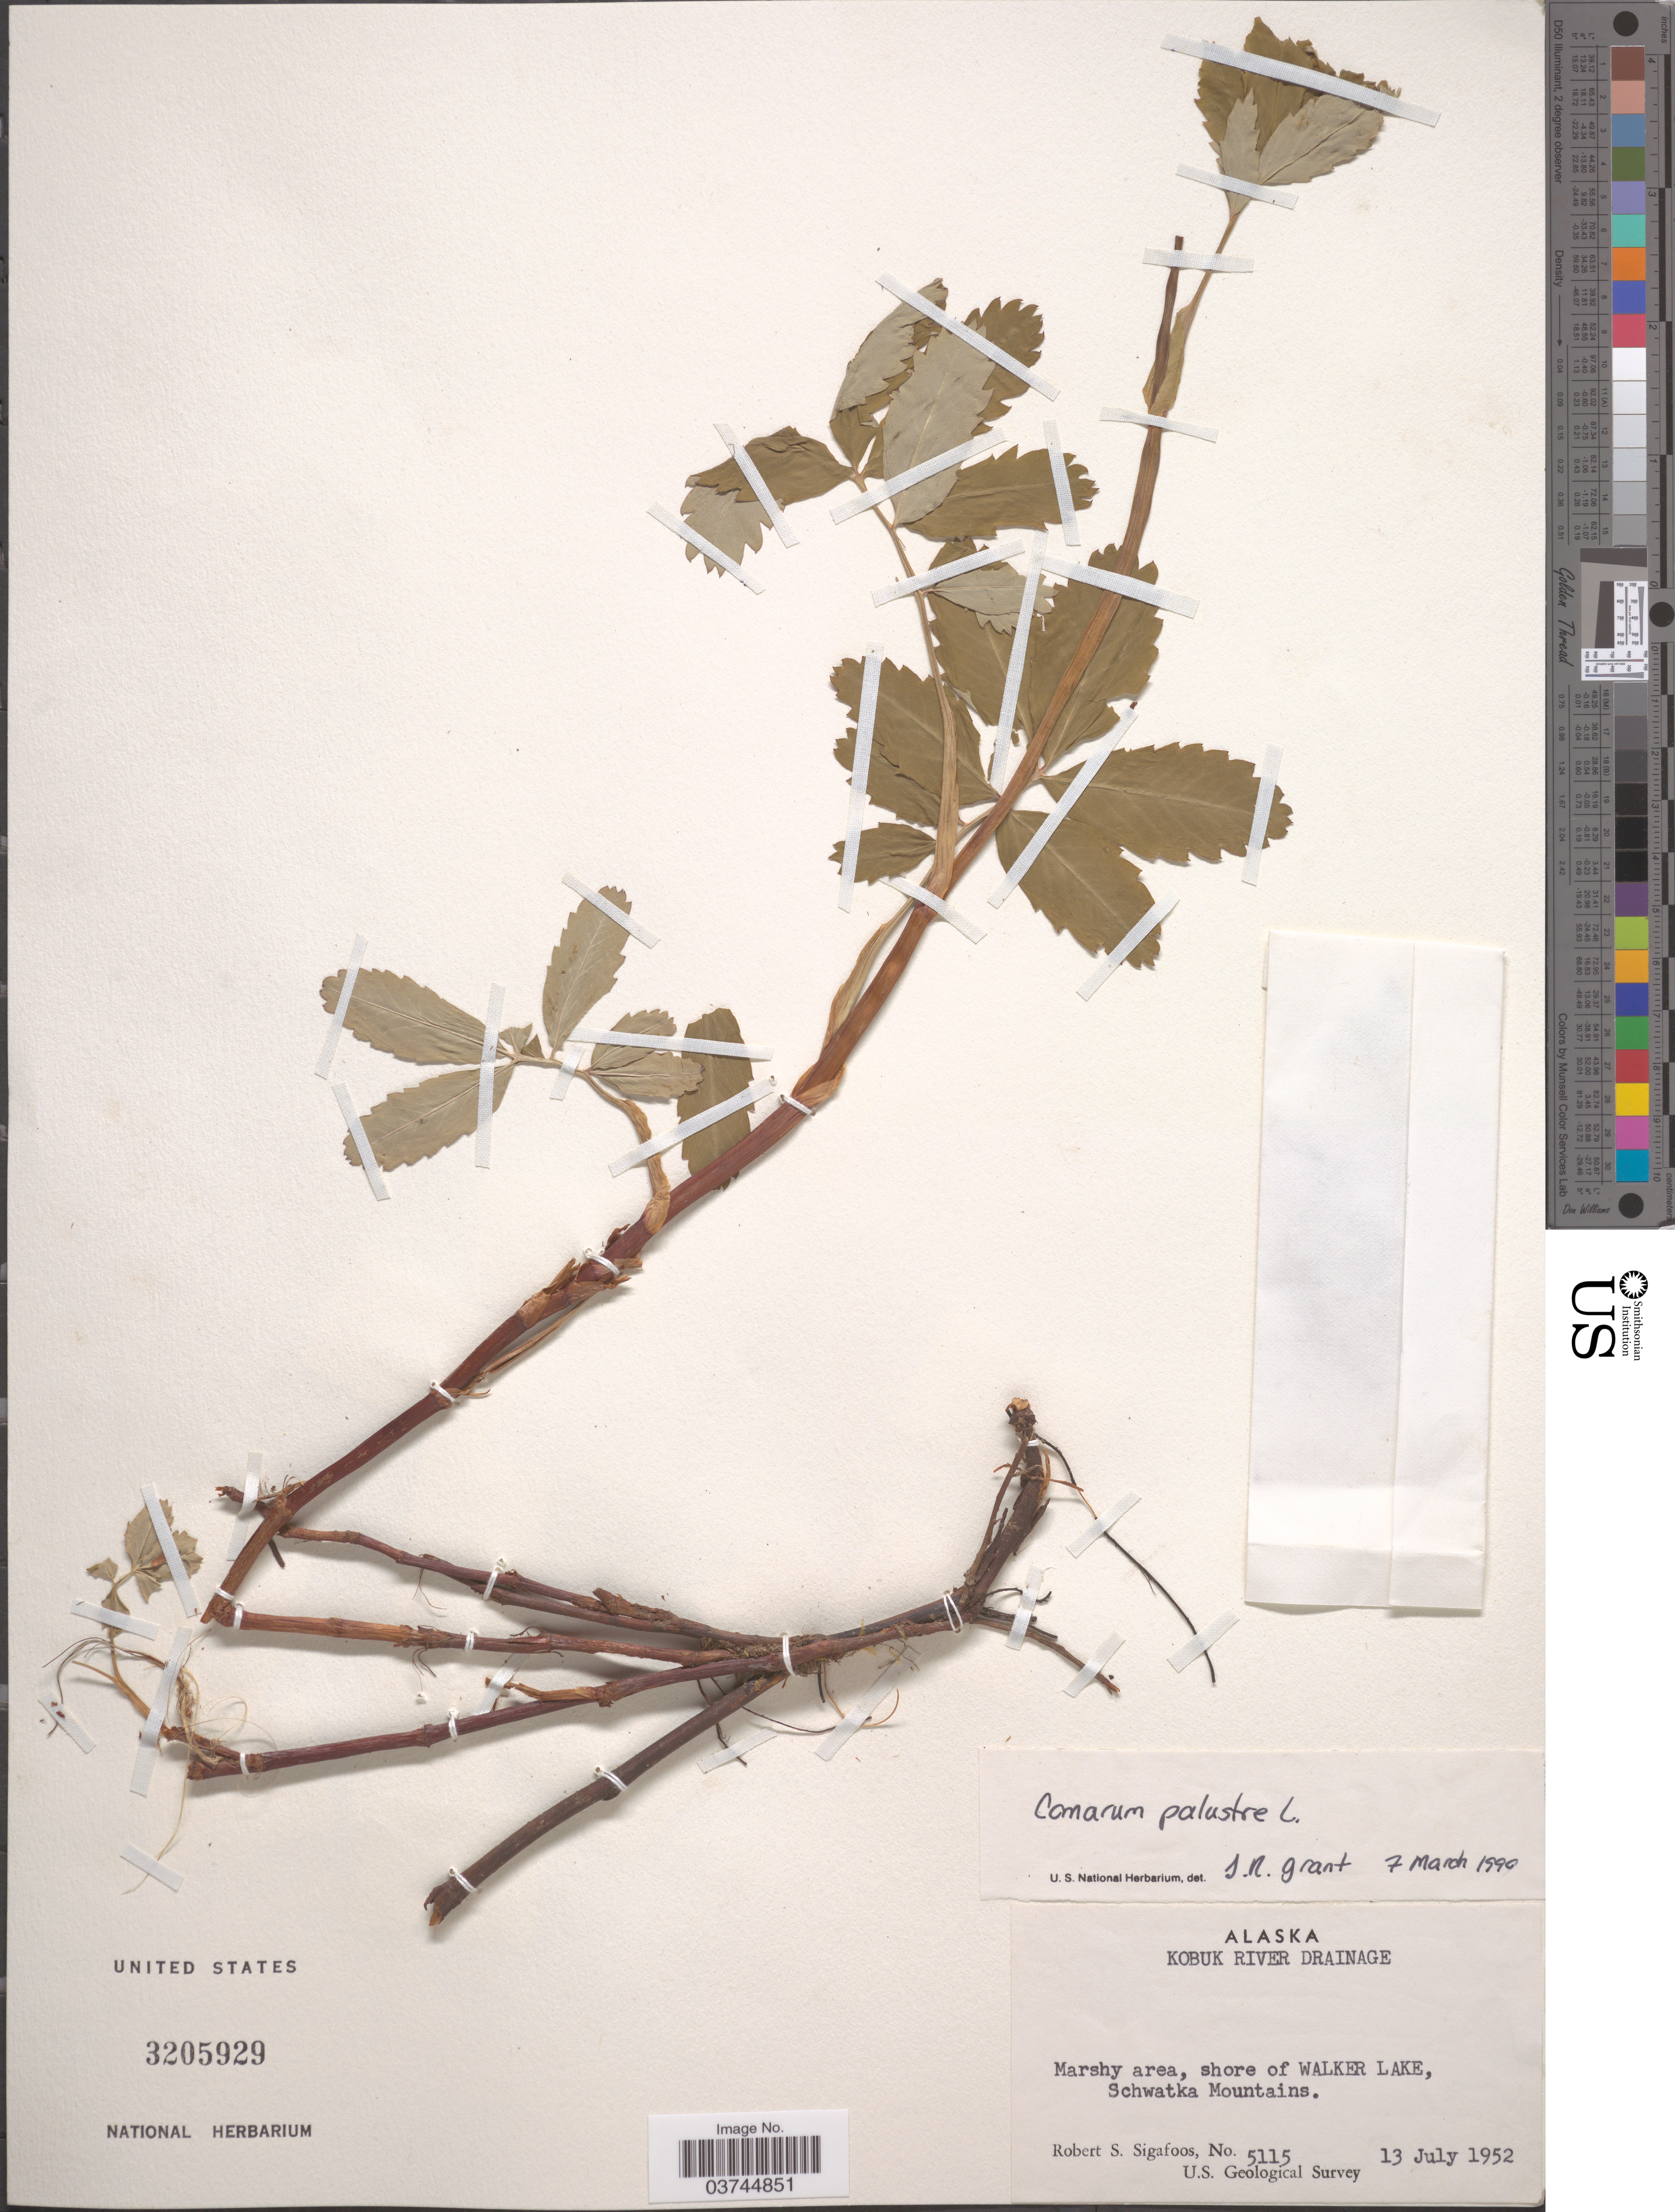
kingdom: Plantae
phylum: Tracheophyta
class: Magnoliopsida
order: Rosales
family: Rosaceae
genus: Comarum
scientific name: Comarum palustre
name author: L.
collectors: R. Sigafoos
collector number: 5115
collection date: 1952-07-13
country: United States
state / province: Alaska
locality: Kobuk River Drainage. Marshy area, shore of Walker Lake, Schwatka Mountains.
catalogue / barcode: US 3205929